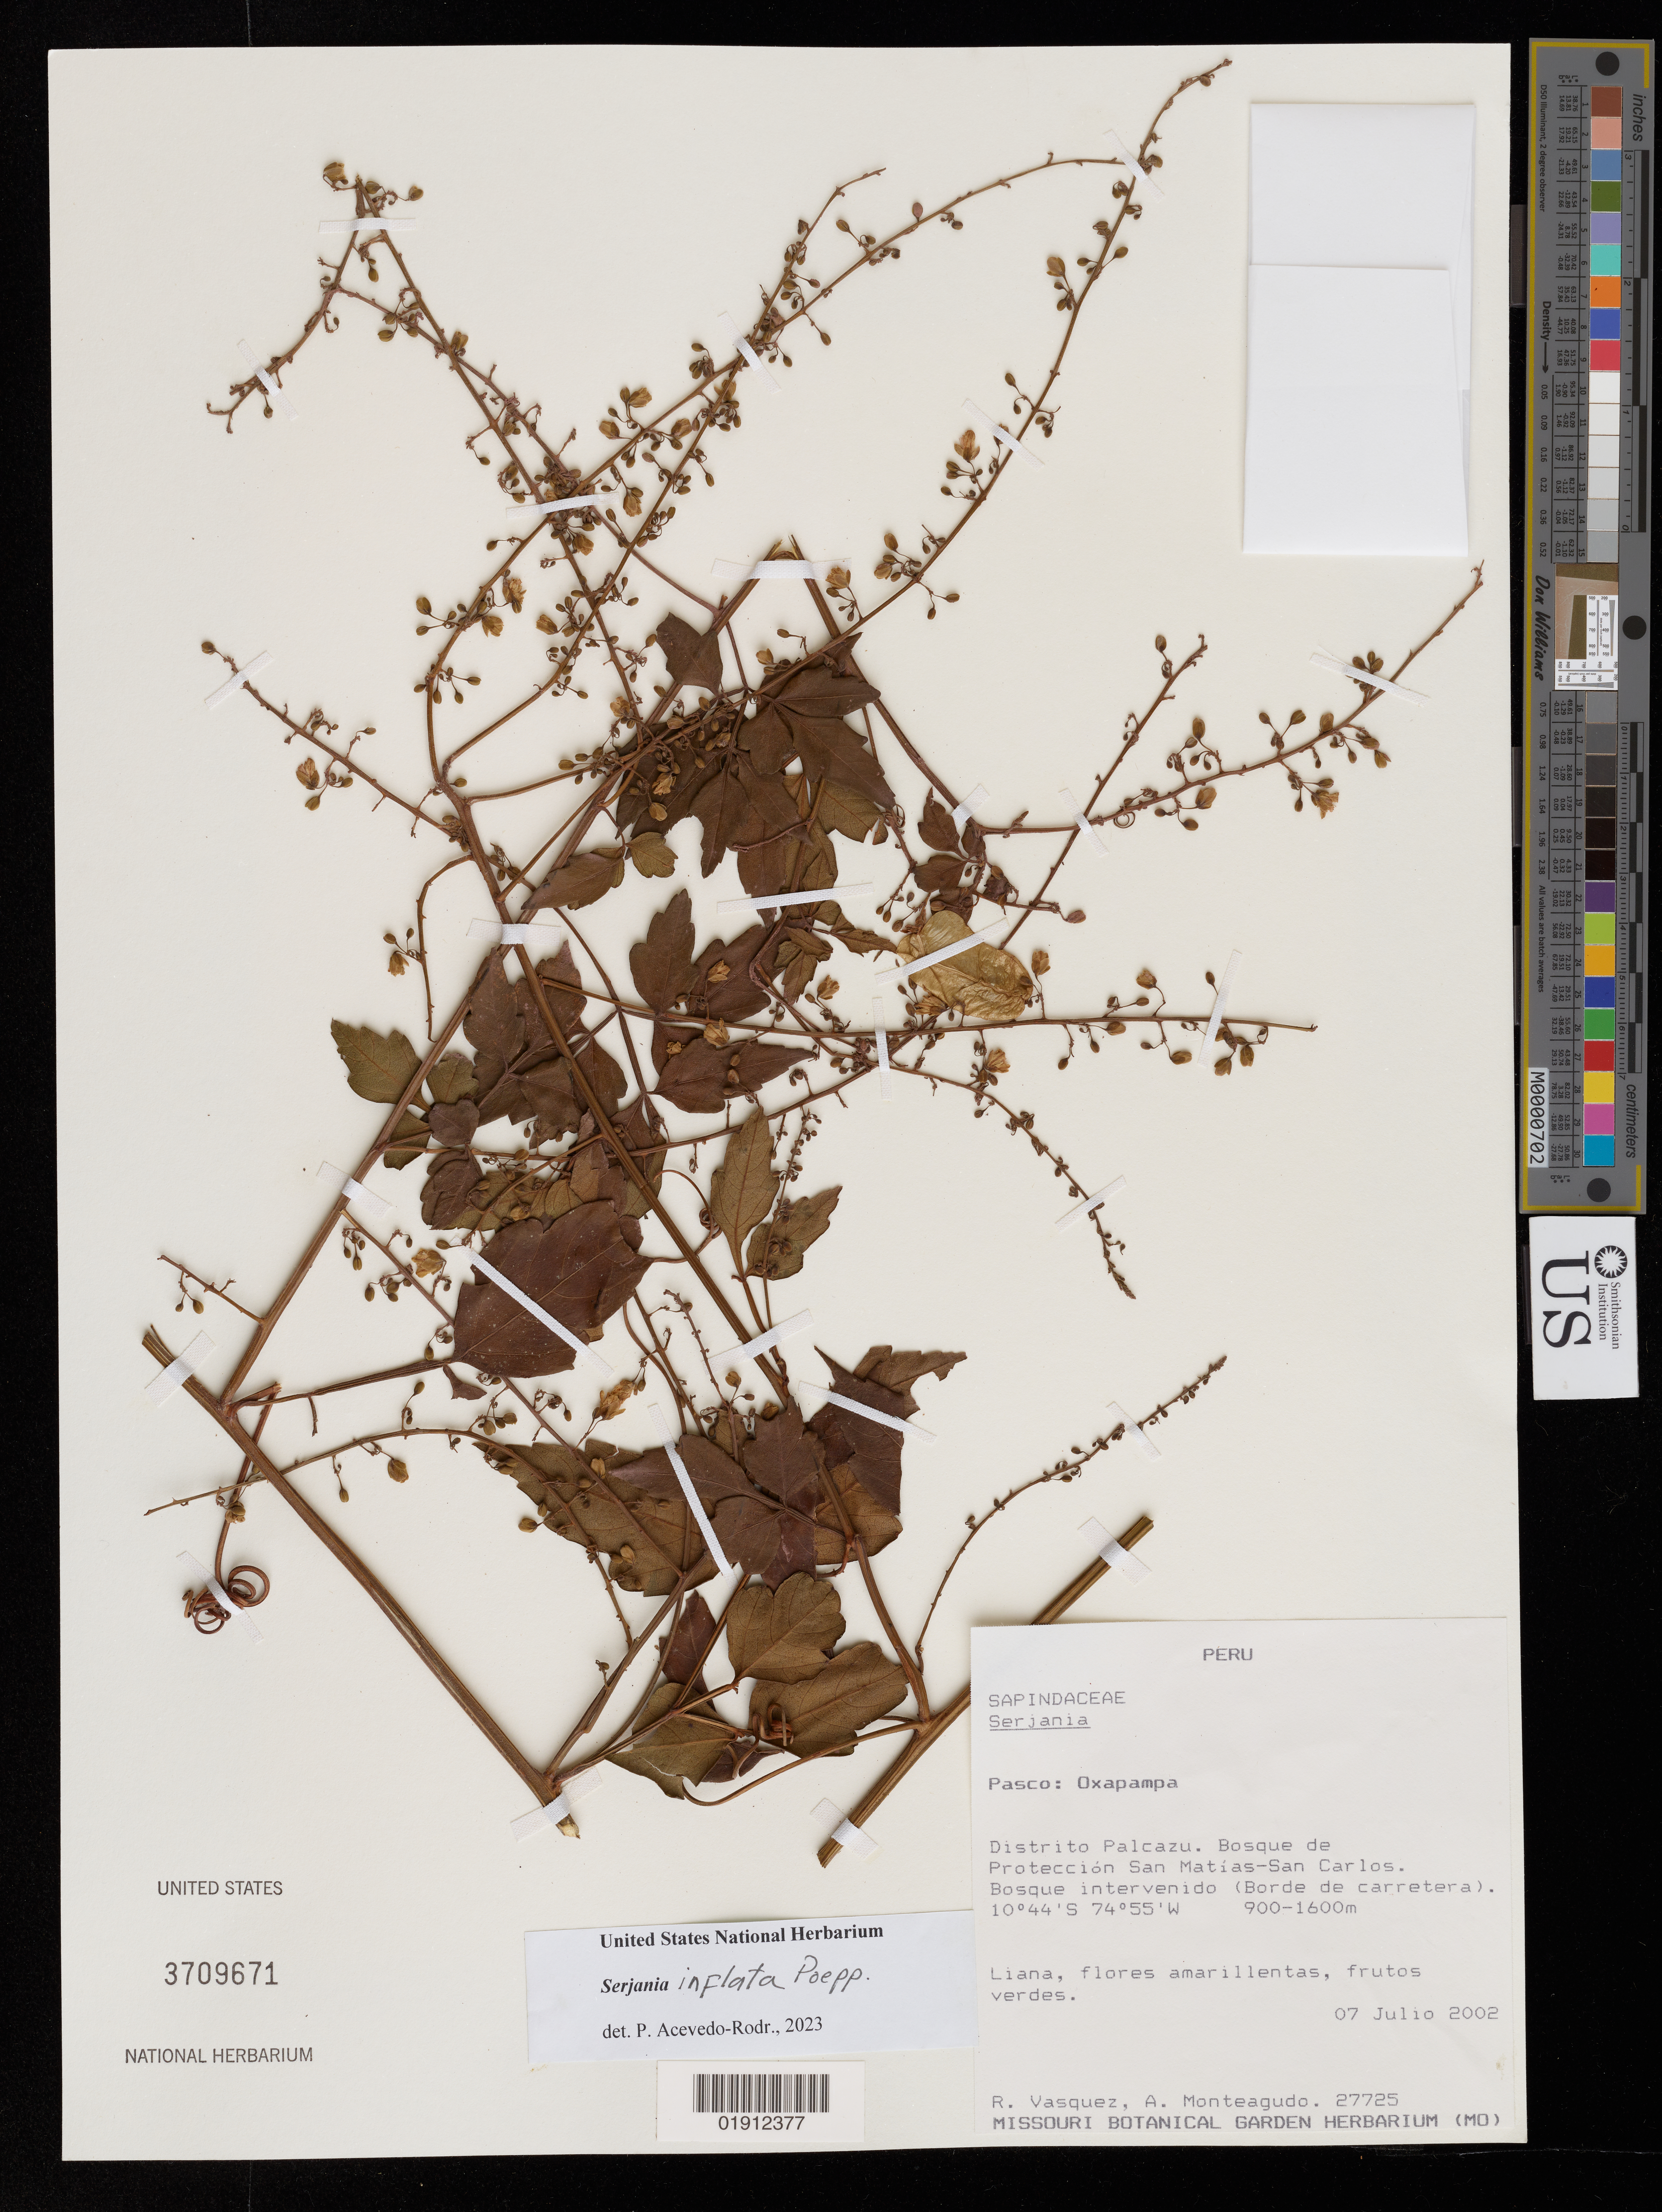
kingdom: Plantae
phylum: Tracheophyta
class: Magnoliopsida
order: Sapindales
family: Sapindaceae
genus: Serjania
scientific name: Serjania inflata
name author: Poepp. & Endl.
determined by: Acevedo-Rodriguez, P., (US), Smithsonian Institution - National Museum of Natural History (UNITED STATES)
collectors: R. Vásquez M. & A. Monteagudo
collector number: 27725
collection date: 2002-07-07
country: Peru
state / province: Pasco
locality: Oxapampa. Distrito Palcazu. Bosque de Protección San Matías-San Carlos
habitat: Bosque intervenido (borde de carretera)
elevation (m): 900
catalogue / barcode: US 3709671